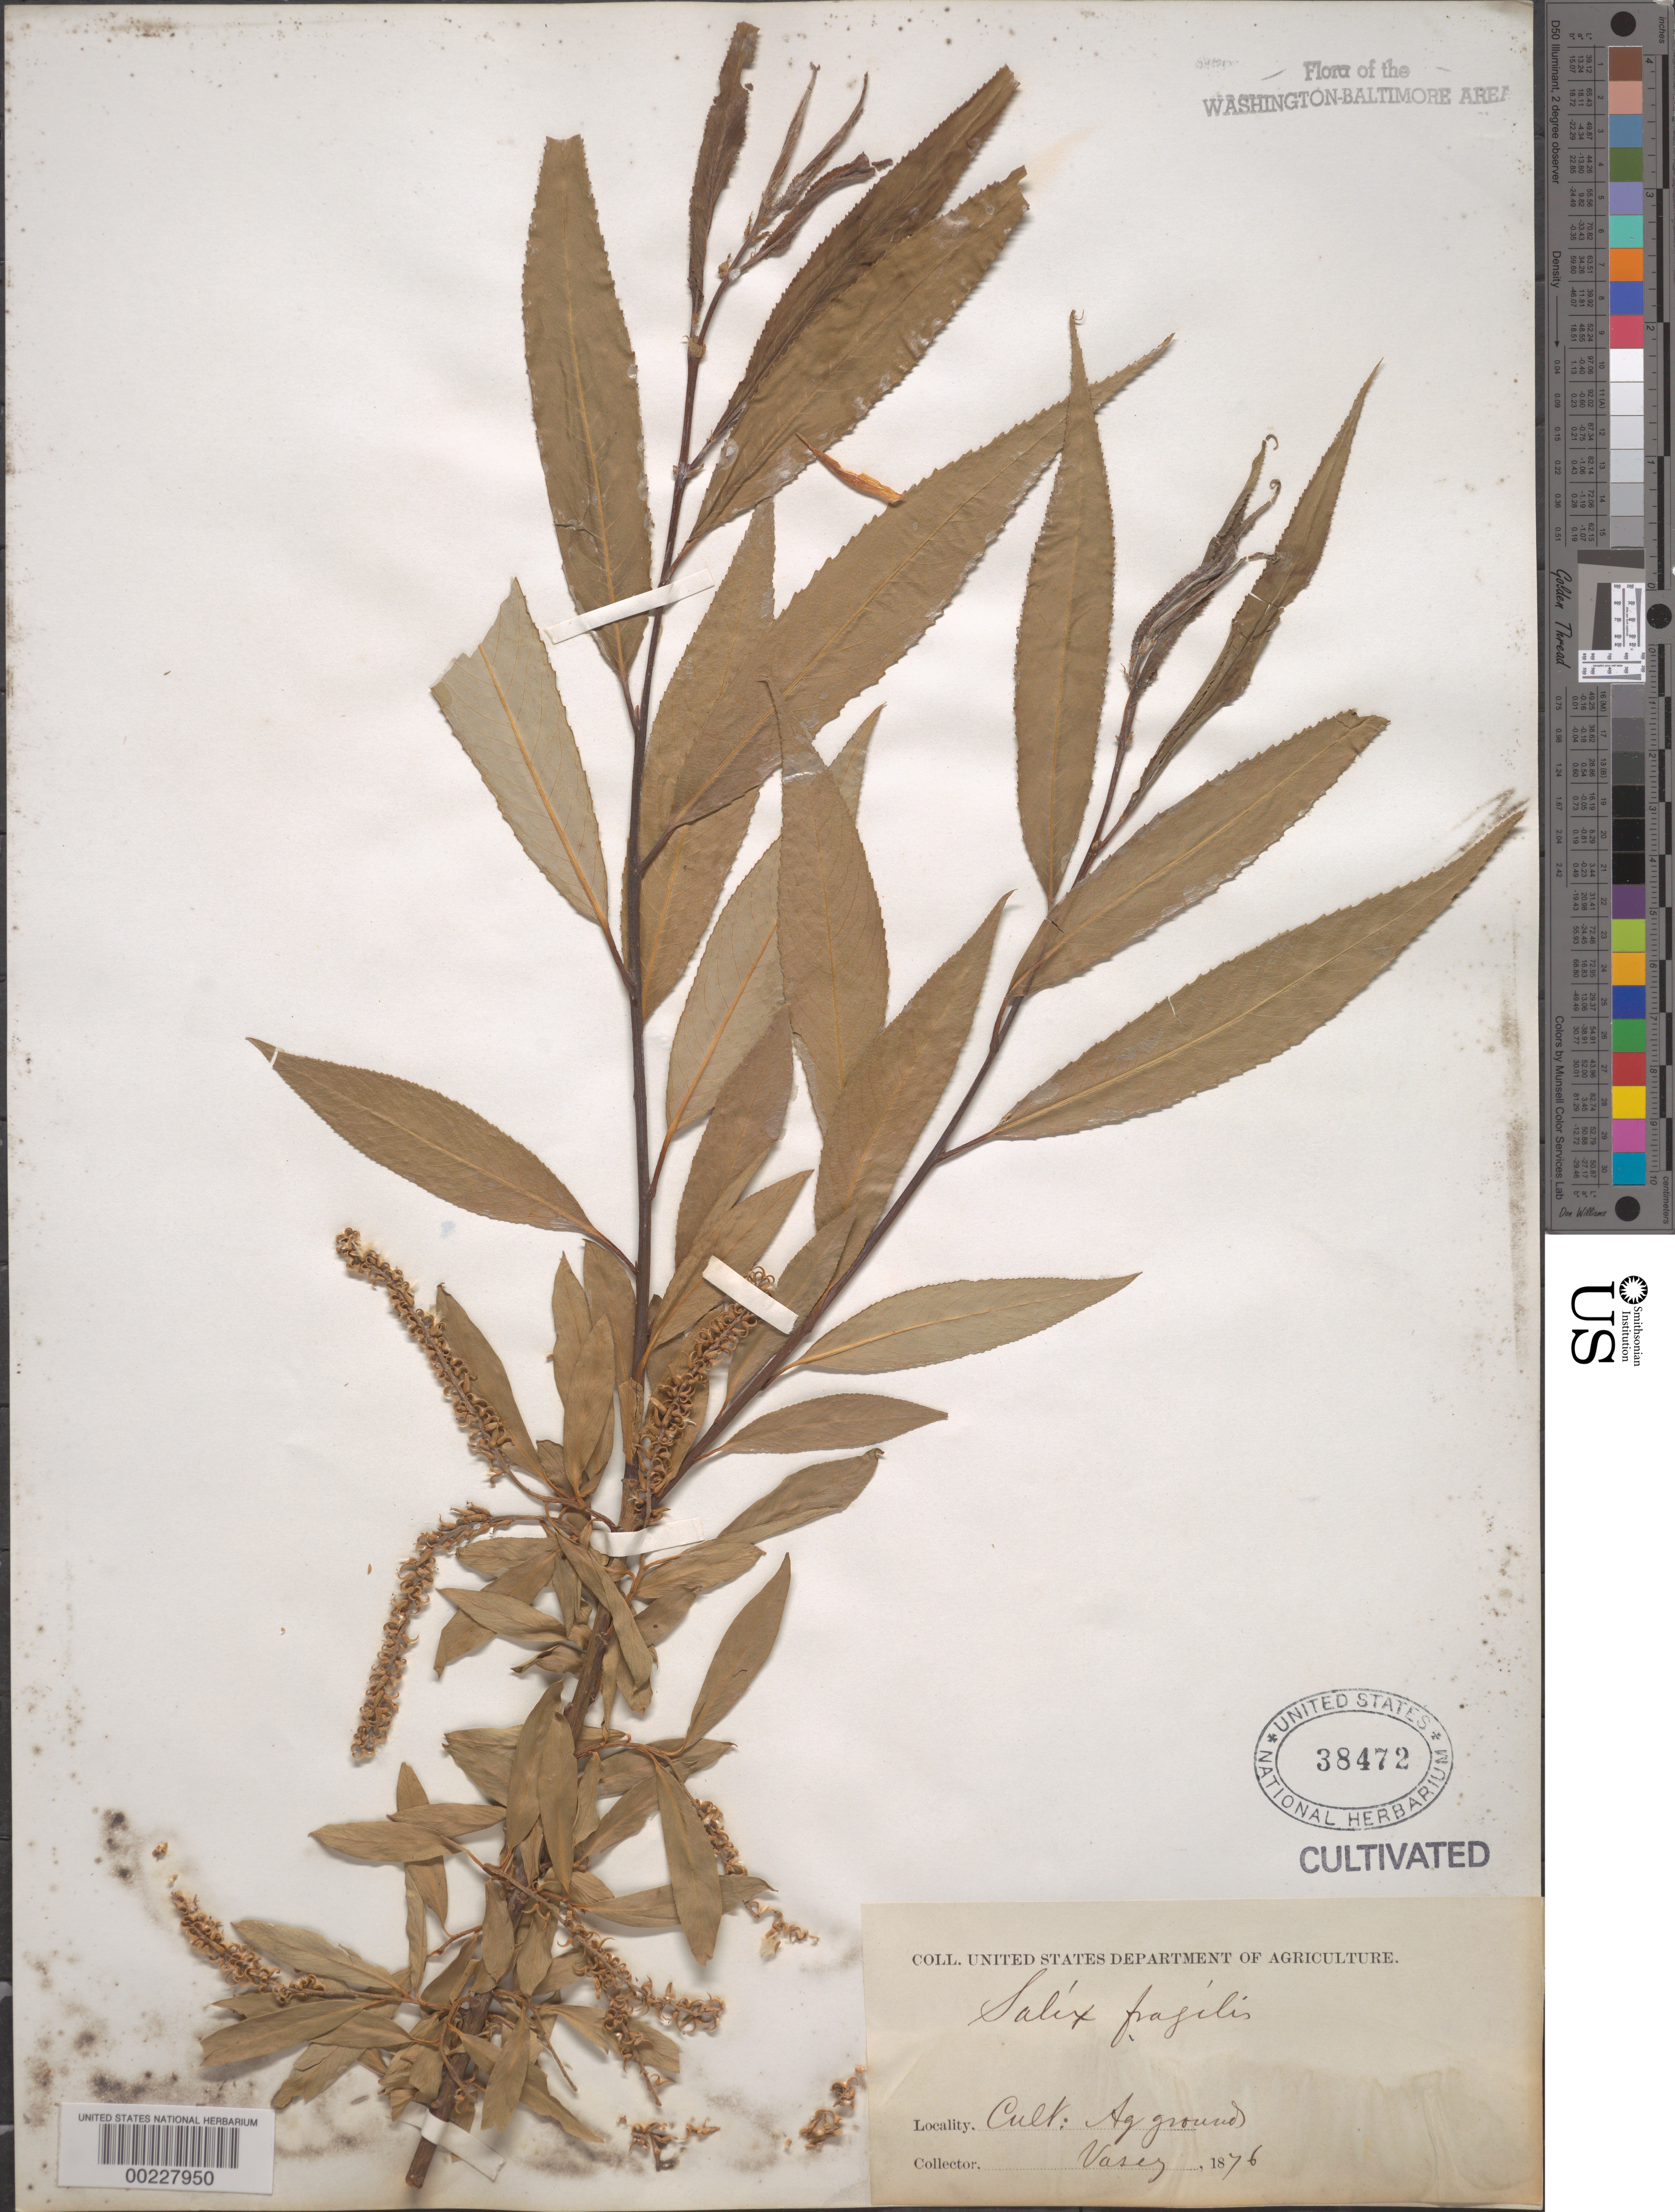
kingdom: Plantae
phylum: Tracheophyta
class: Magnoliopsida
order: Malpighiales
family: Salicaceae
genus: Salix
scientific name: Salix fragilis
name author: L.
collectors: G. R. Vasey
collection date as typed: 1876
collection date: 1876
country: United States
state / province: District of Columbia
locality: Agriculture grounds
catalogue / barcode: US 38472